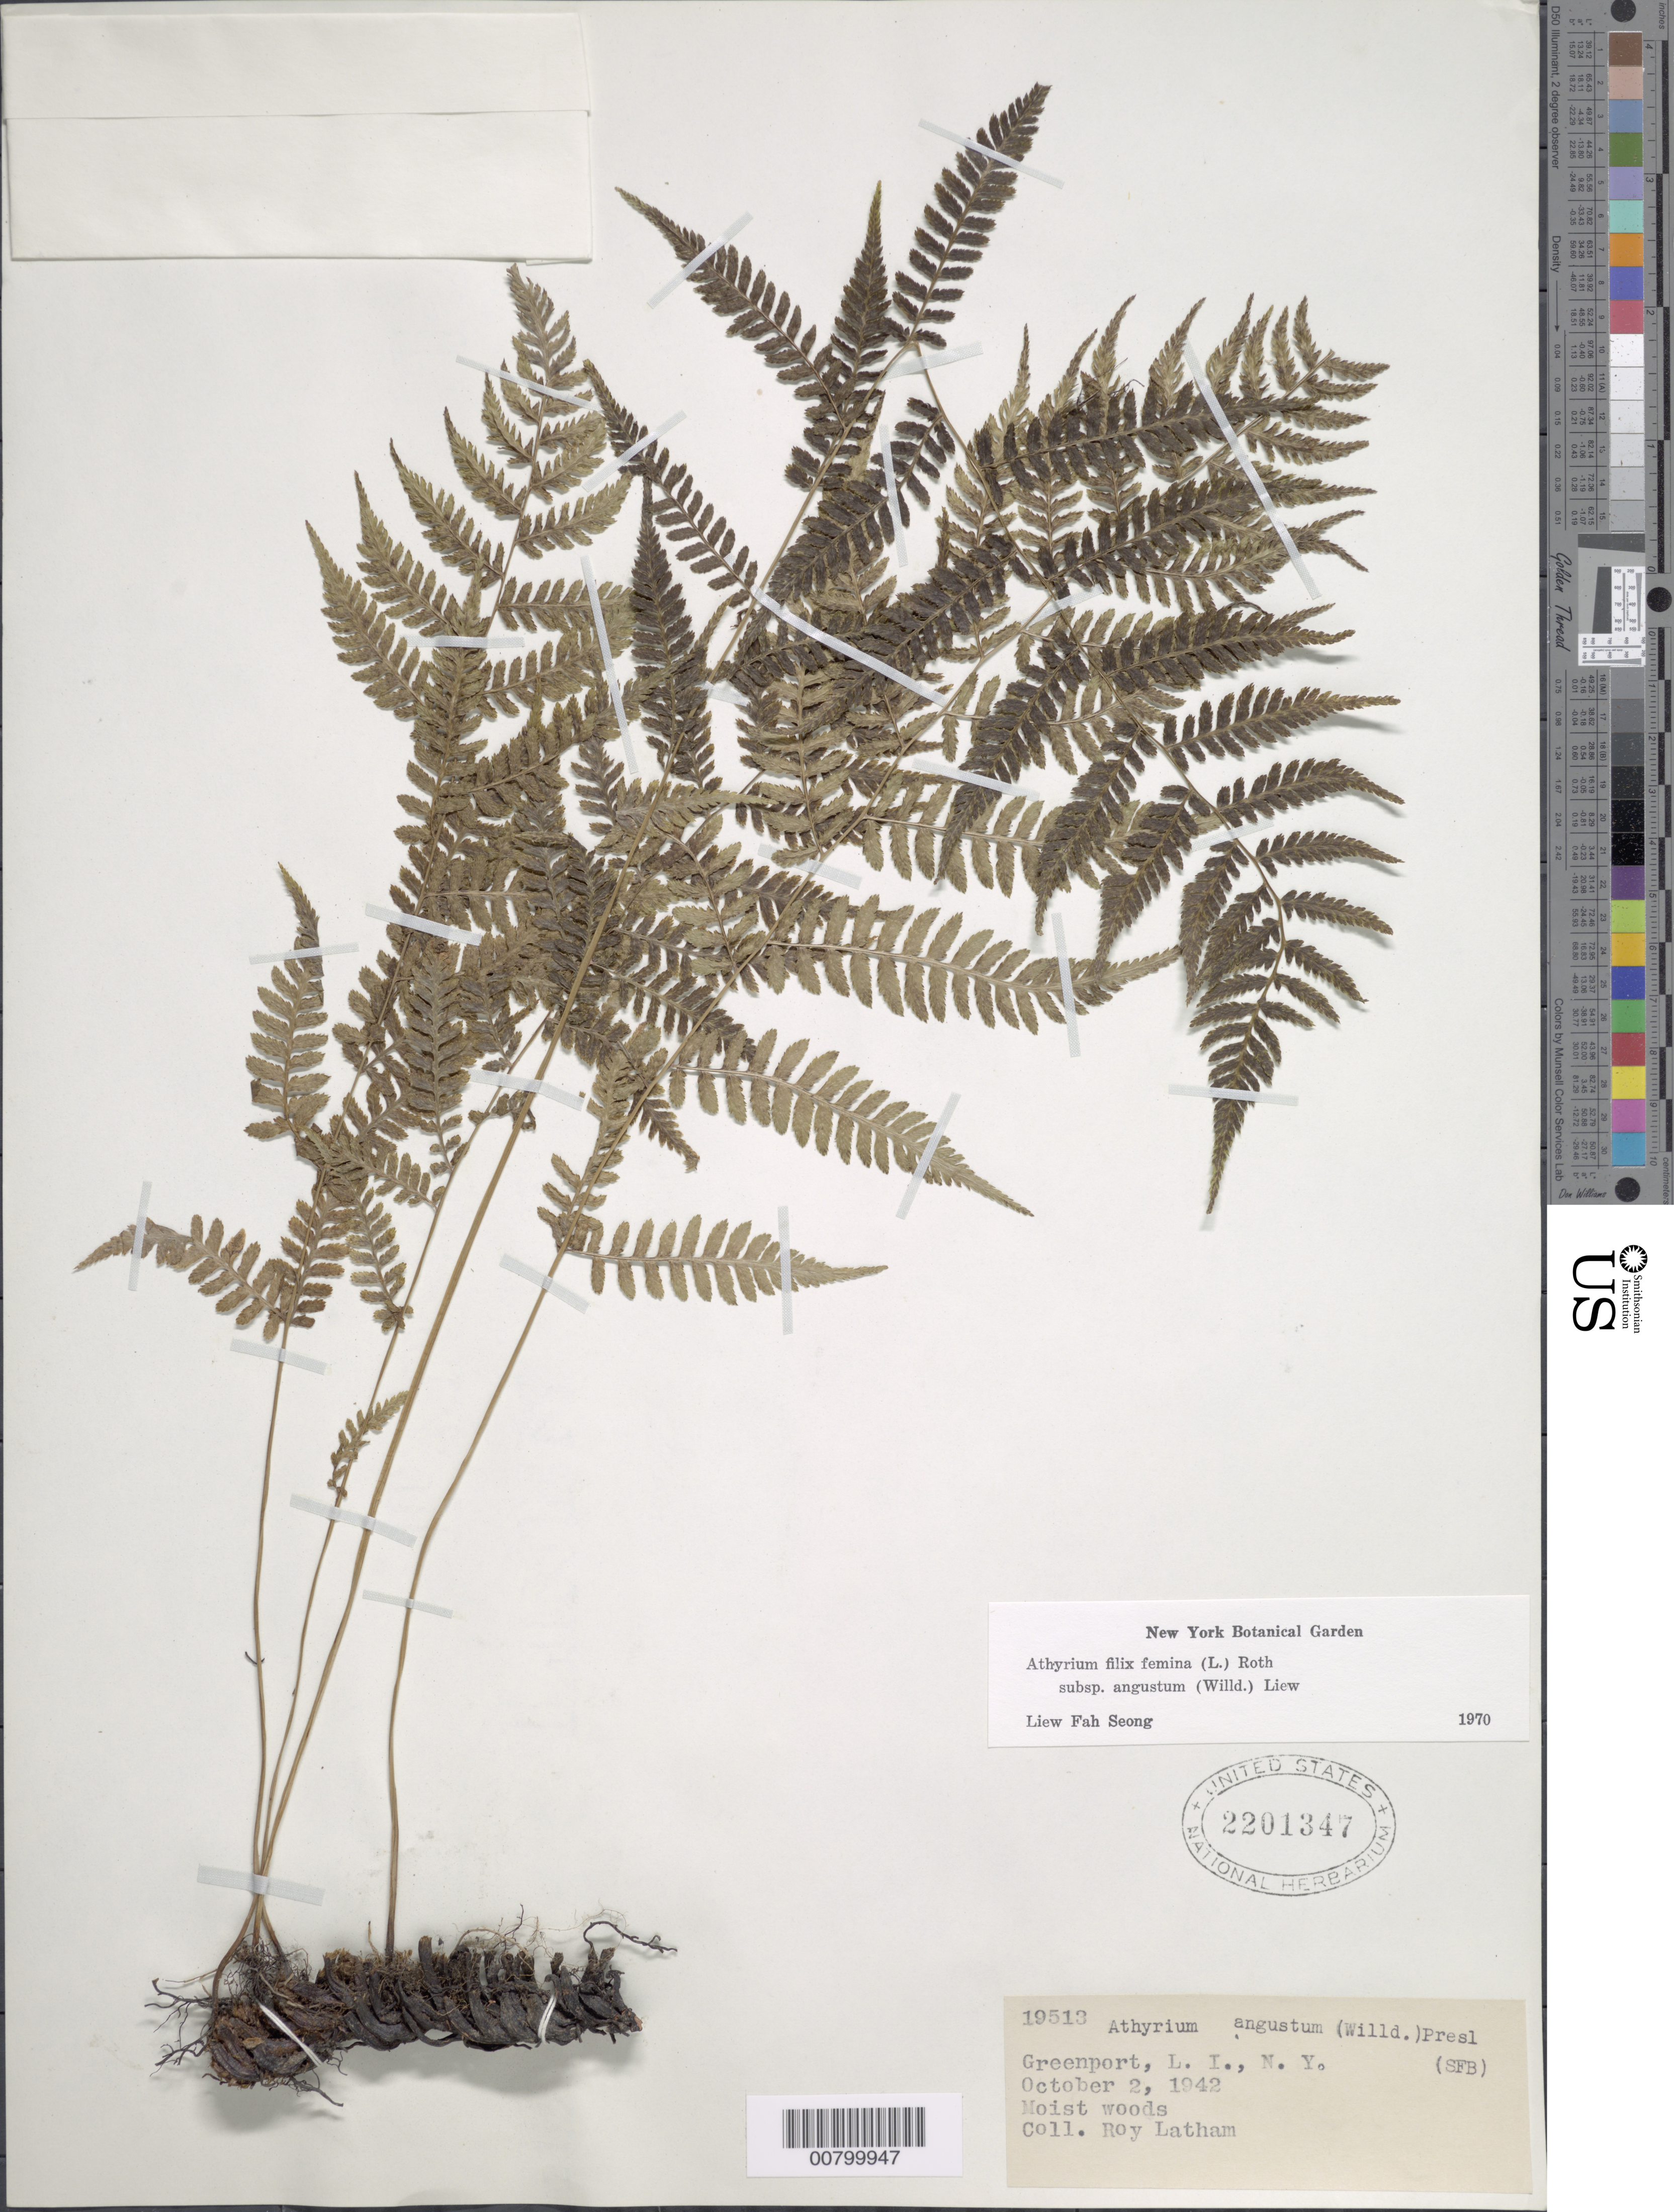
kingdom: Plantae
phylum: Tracheophyta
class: Polypodiopsida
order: Polypodiales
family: Athyriaceae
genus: Athyrium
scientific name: Athyrium filix-femina subsp. angustatum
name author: (Willd.) R.T. Clausen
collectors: R. Latham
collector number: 19513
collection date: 1942-10-02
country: United States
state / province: New York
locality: Greenport, L. I. , N. Y.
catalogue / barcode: US 2201347